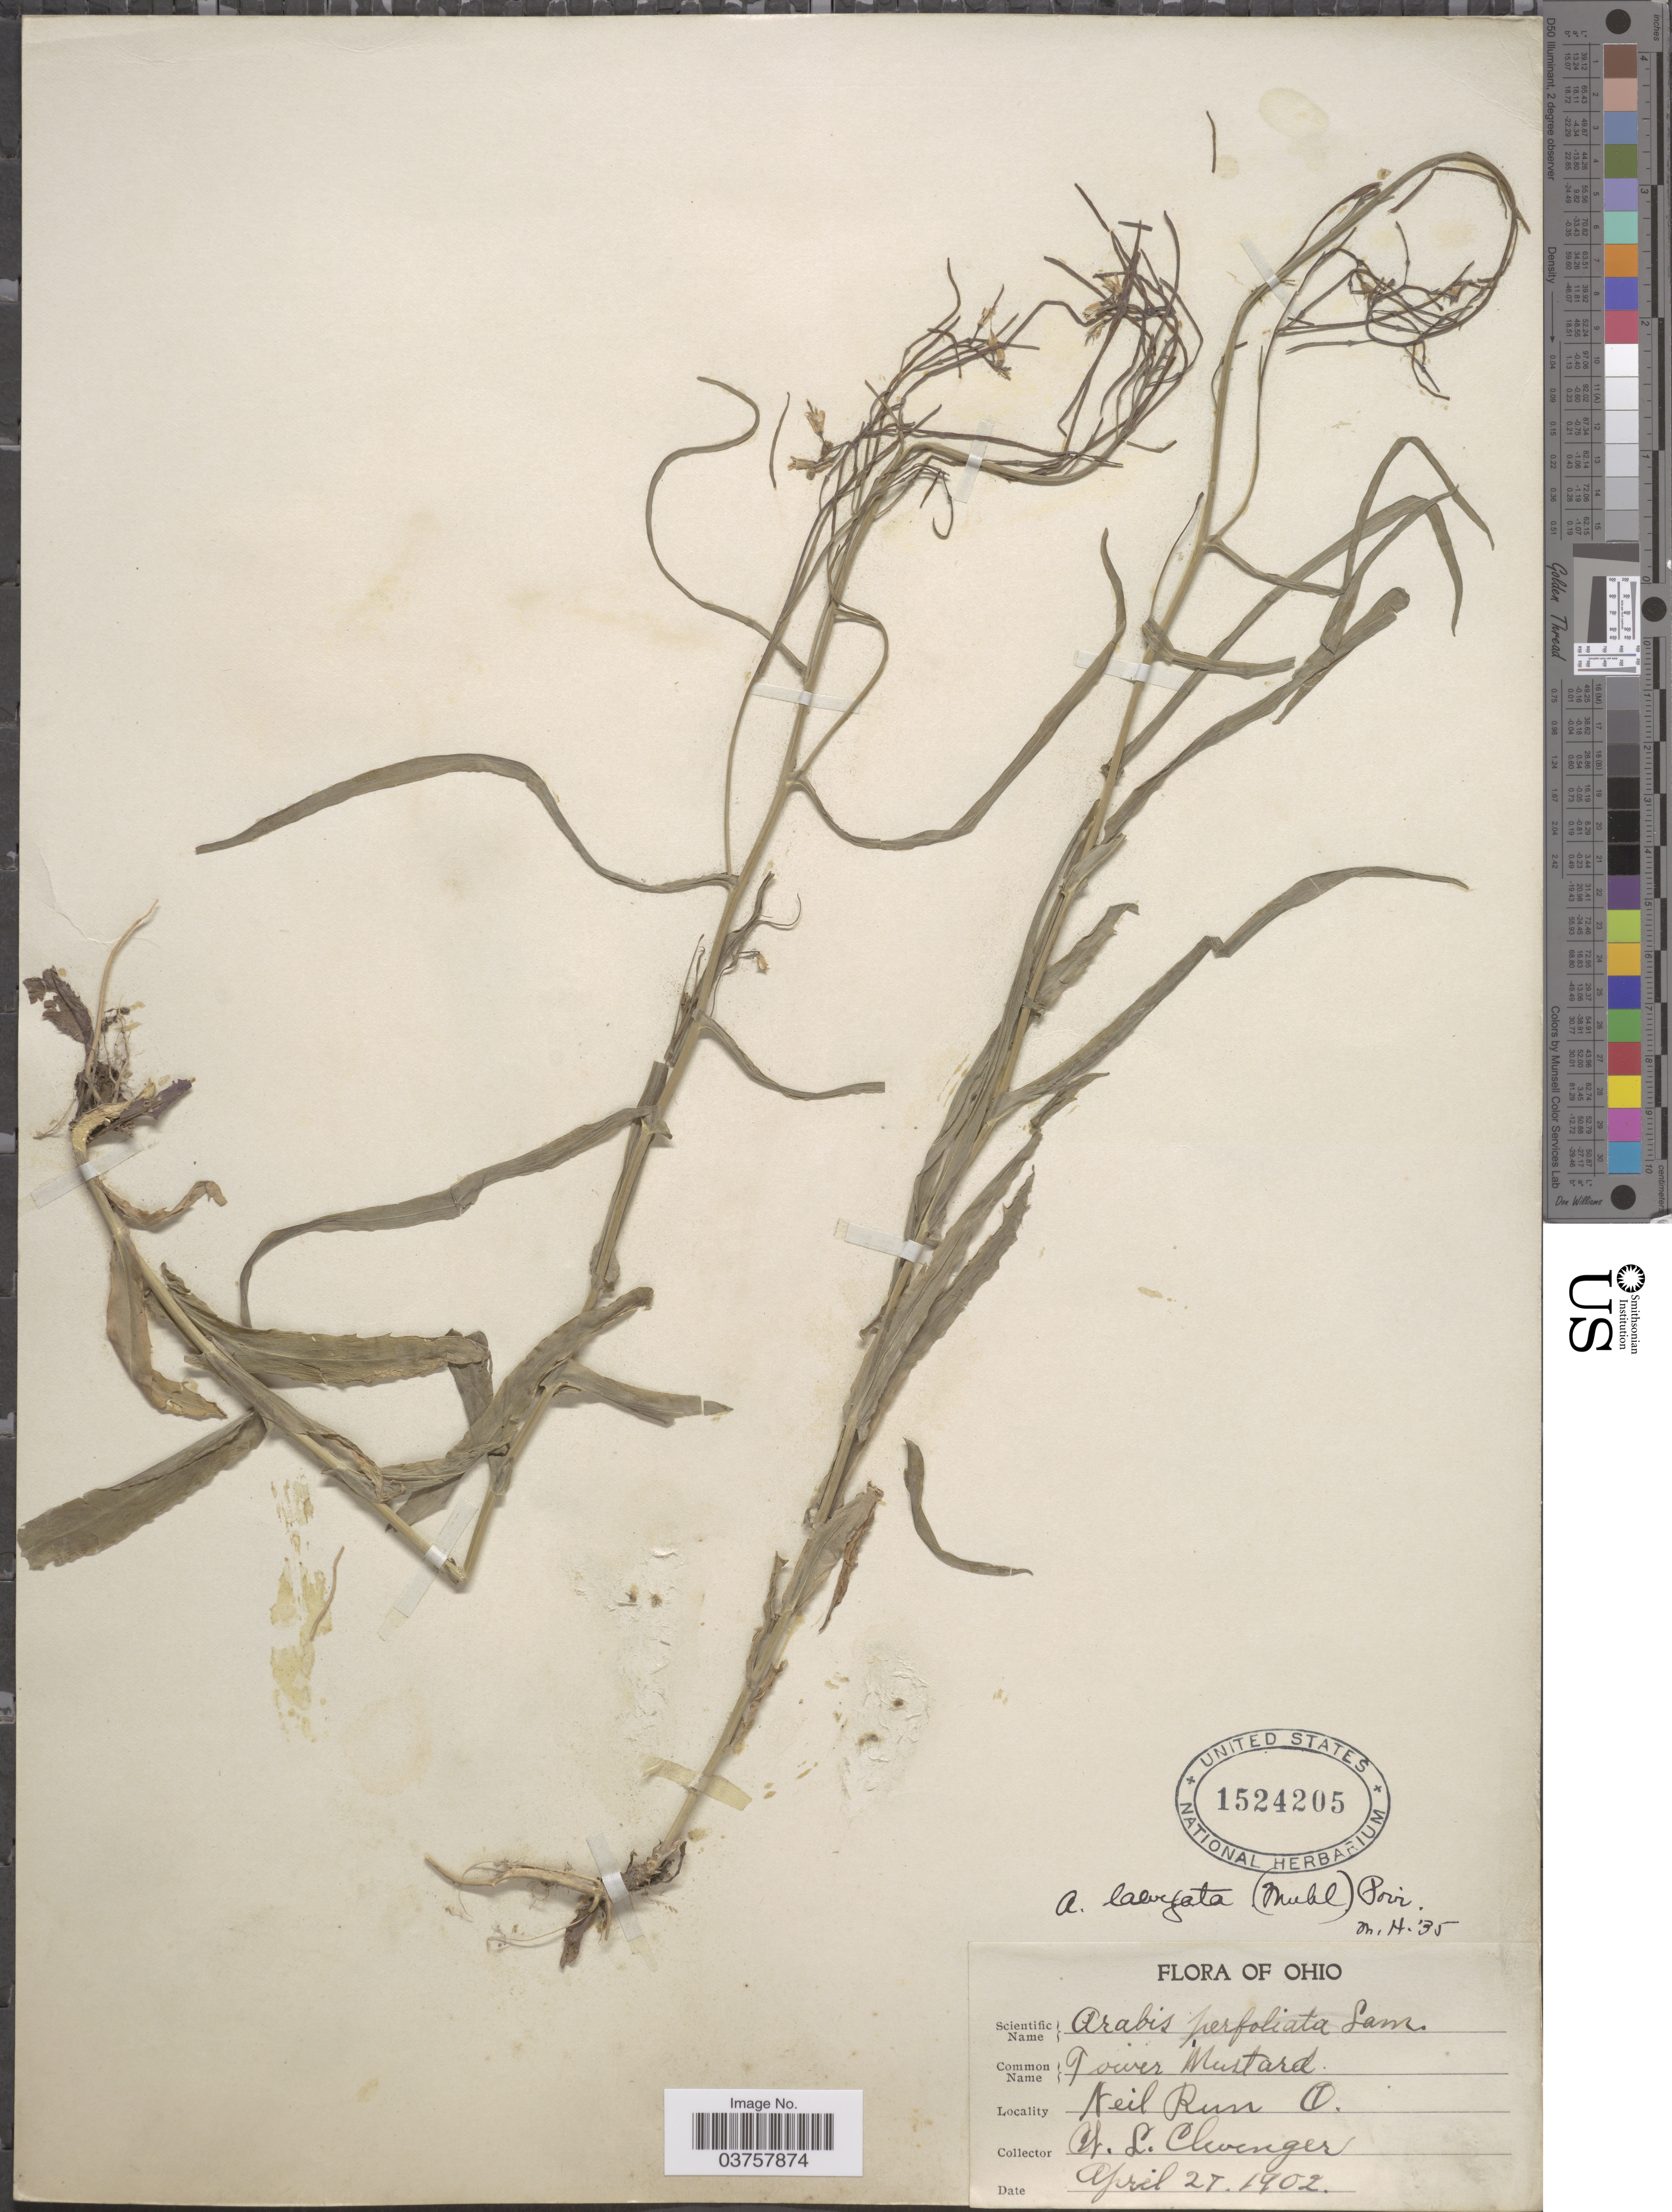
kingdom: Plantae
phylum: Tracheophyta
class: Magnoliopsida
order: Brassicales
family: Brassicaceae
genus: Arabis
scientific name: Arabis laevigata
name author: (Muhl. ex Willd.) Poir.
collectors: S. Clevenger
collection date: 1902-04-27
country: United States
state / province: Ohio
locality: Neil Run.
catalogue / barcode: US 1524205